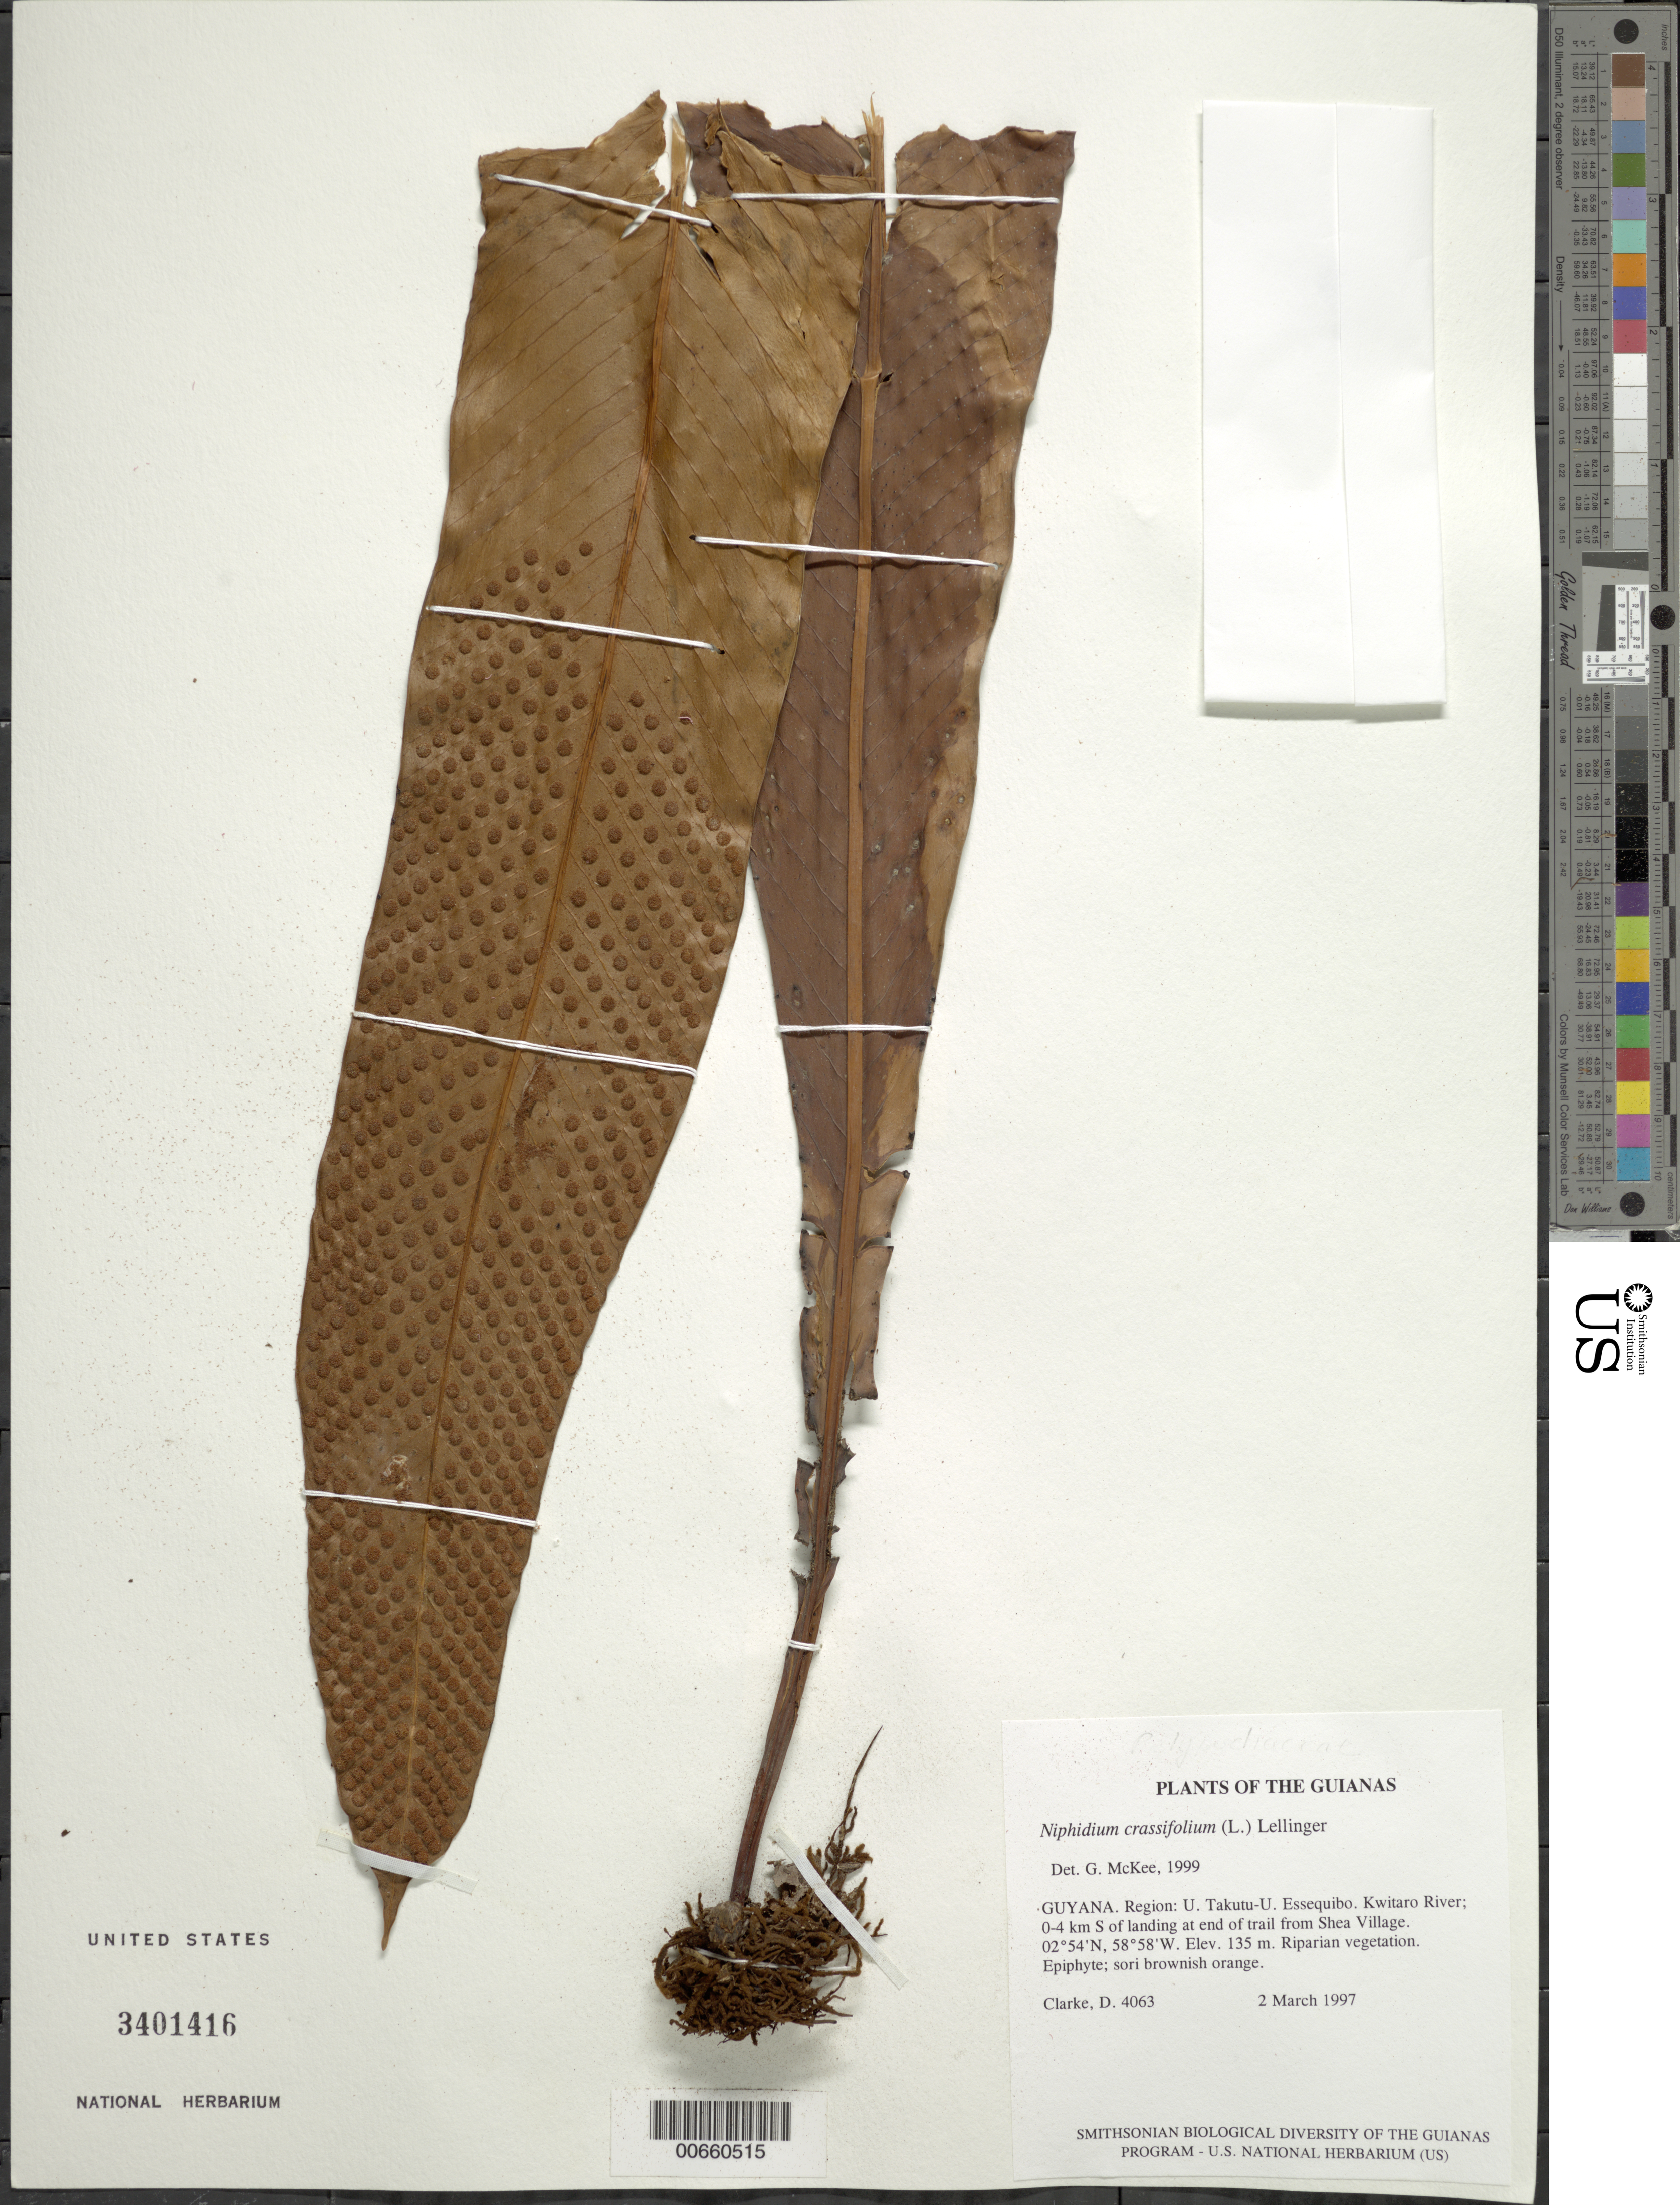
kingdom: Plantae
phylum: Tracheophyta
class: Polypodiopsida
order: Polypodiales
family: Polypodiaceae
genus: Niphidium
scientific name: Niphidium crassifolium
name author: (L.) Lellinger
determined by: McKee, G. S., (US), NMNH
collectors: H. D. Clarke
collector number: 4063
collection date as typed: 2 March 1997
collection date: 1997-03-02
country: Guyana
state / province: U. Takutu-U. Essequibo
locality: Kwitaro River; 0-4 km S of landing at end of trail from Shea Village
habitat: Riparian vegetation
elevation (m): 135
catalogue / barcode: US 3401416